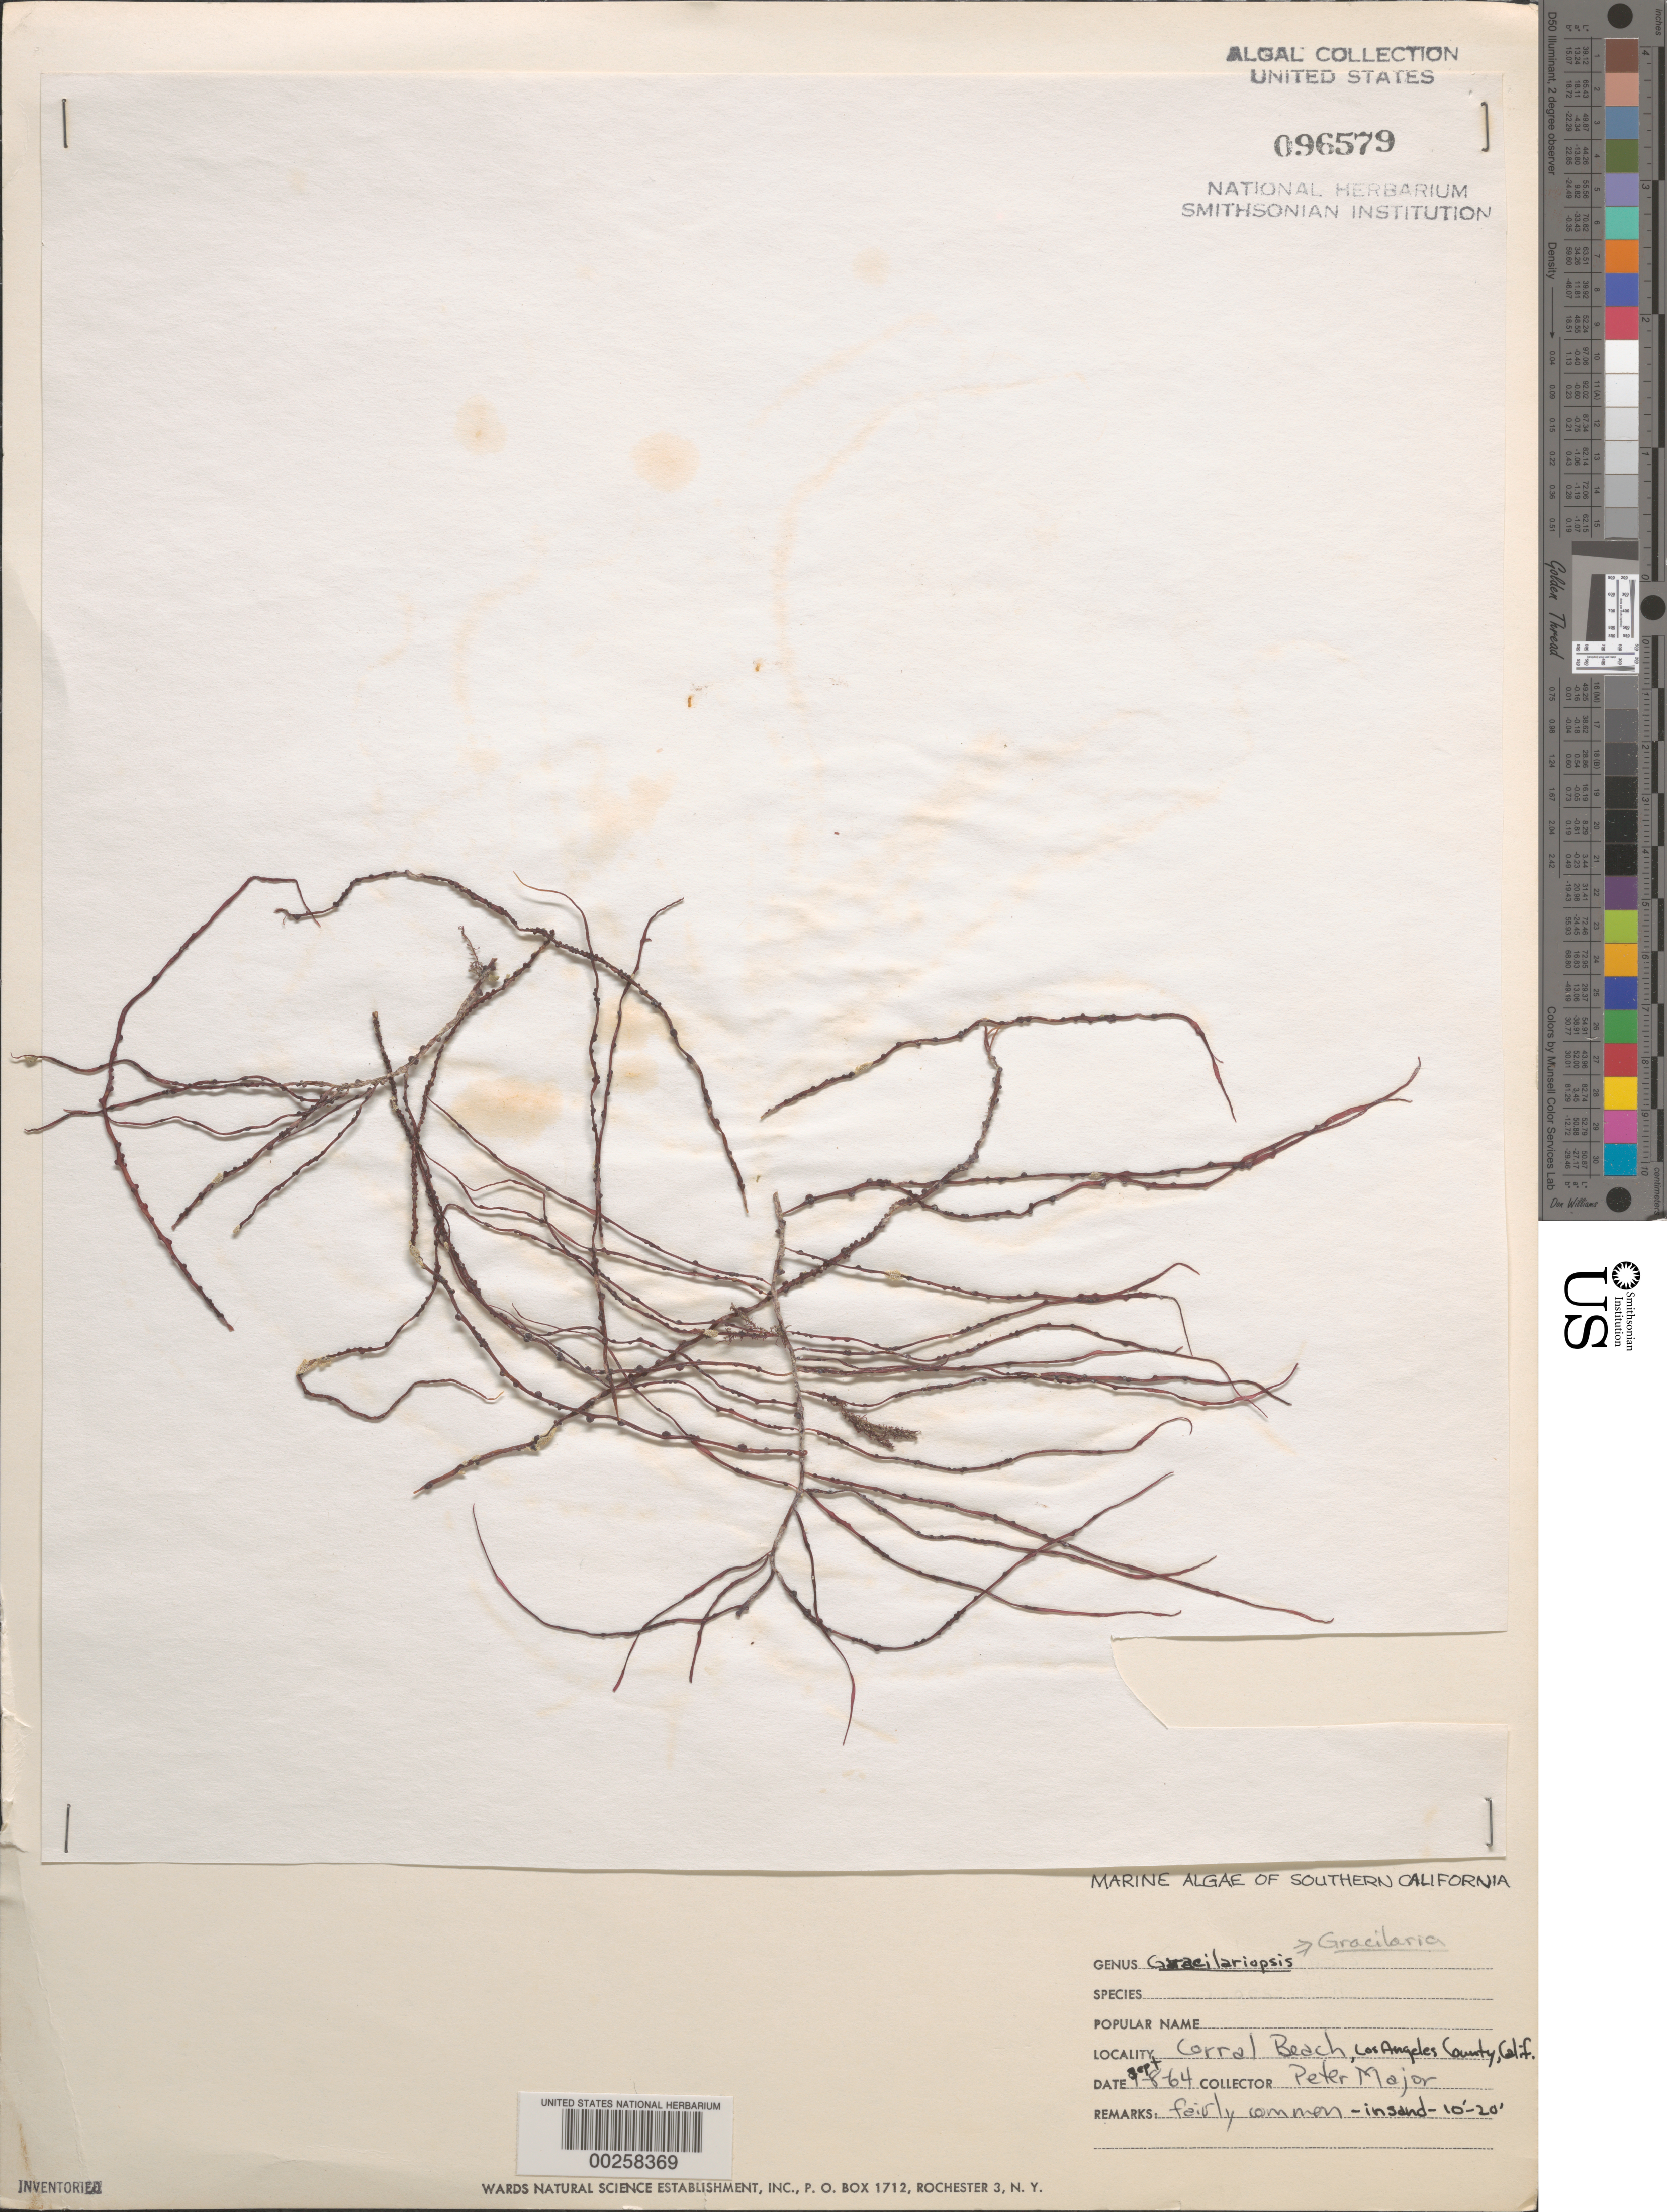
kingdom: Plantae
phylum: Rhodophyta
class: Florideophyceae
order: Gracilariales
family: Gracilariaceae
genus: Gracilaria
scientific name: Gracilaria sp.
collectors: P. Major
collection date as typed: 08 Sep 1964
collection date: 1964-09-08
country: United States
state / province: California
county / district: Los Angeles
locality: Corral Beach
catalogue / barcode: US 96579